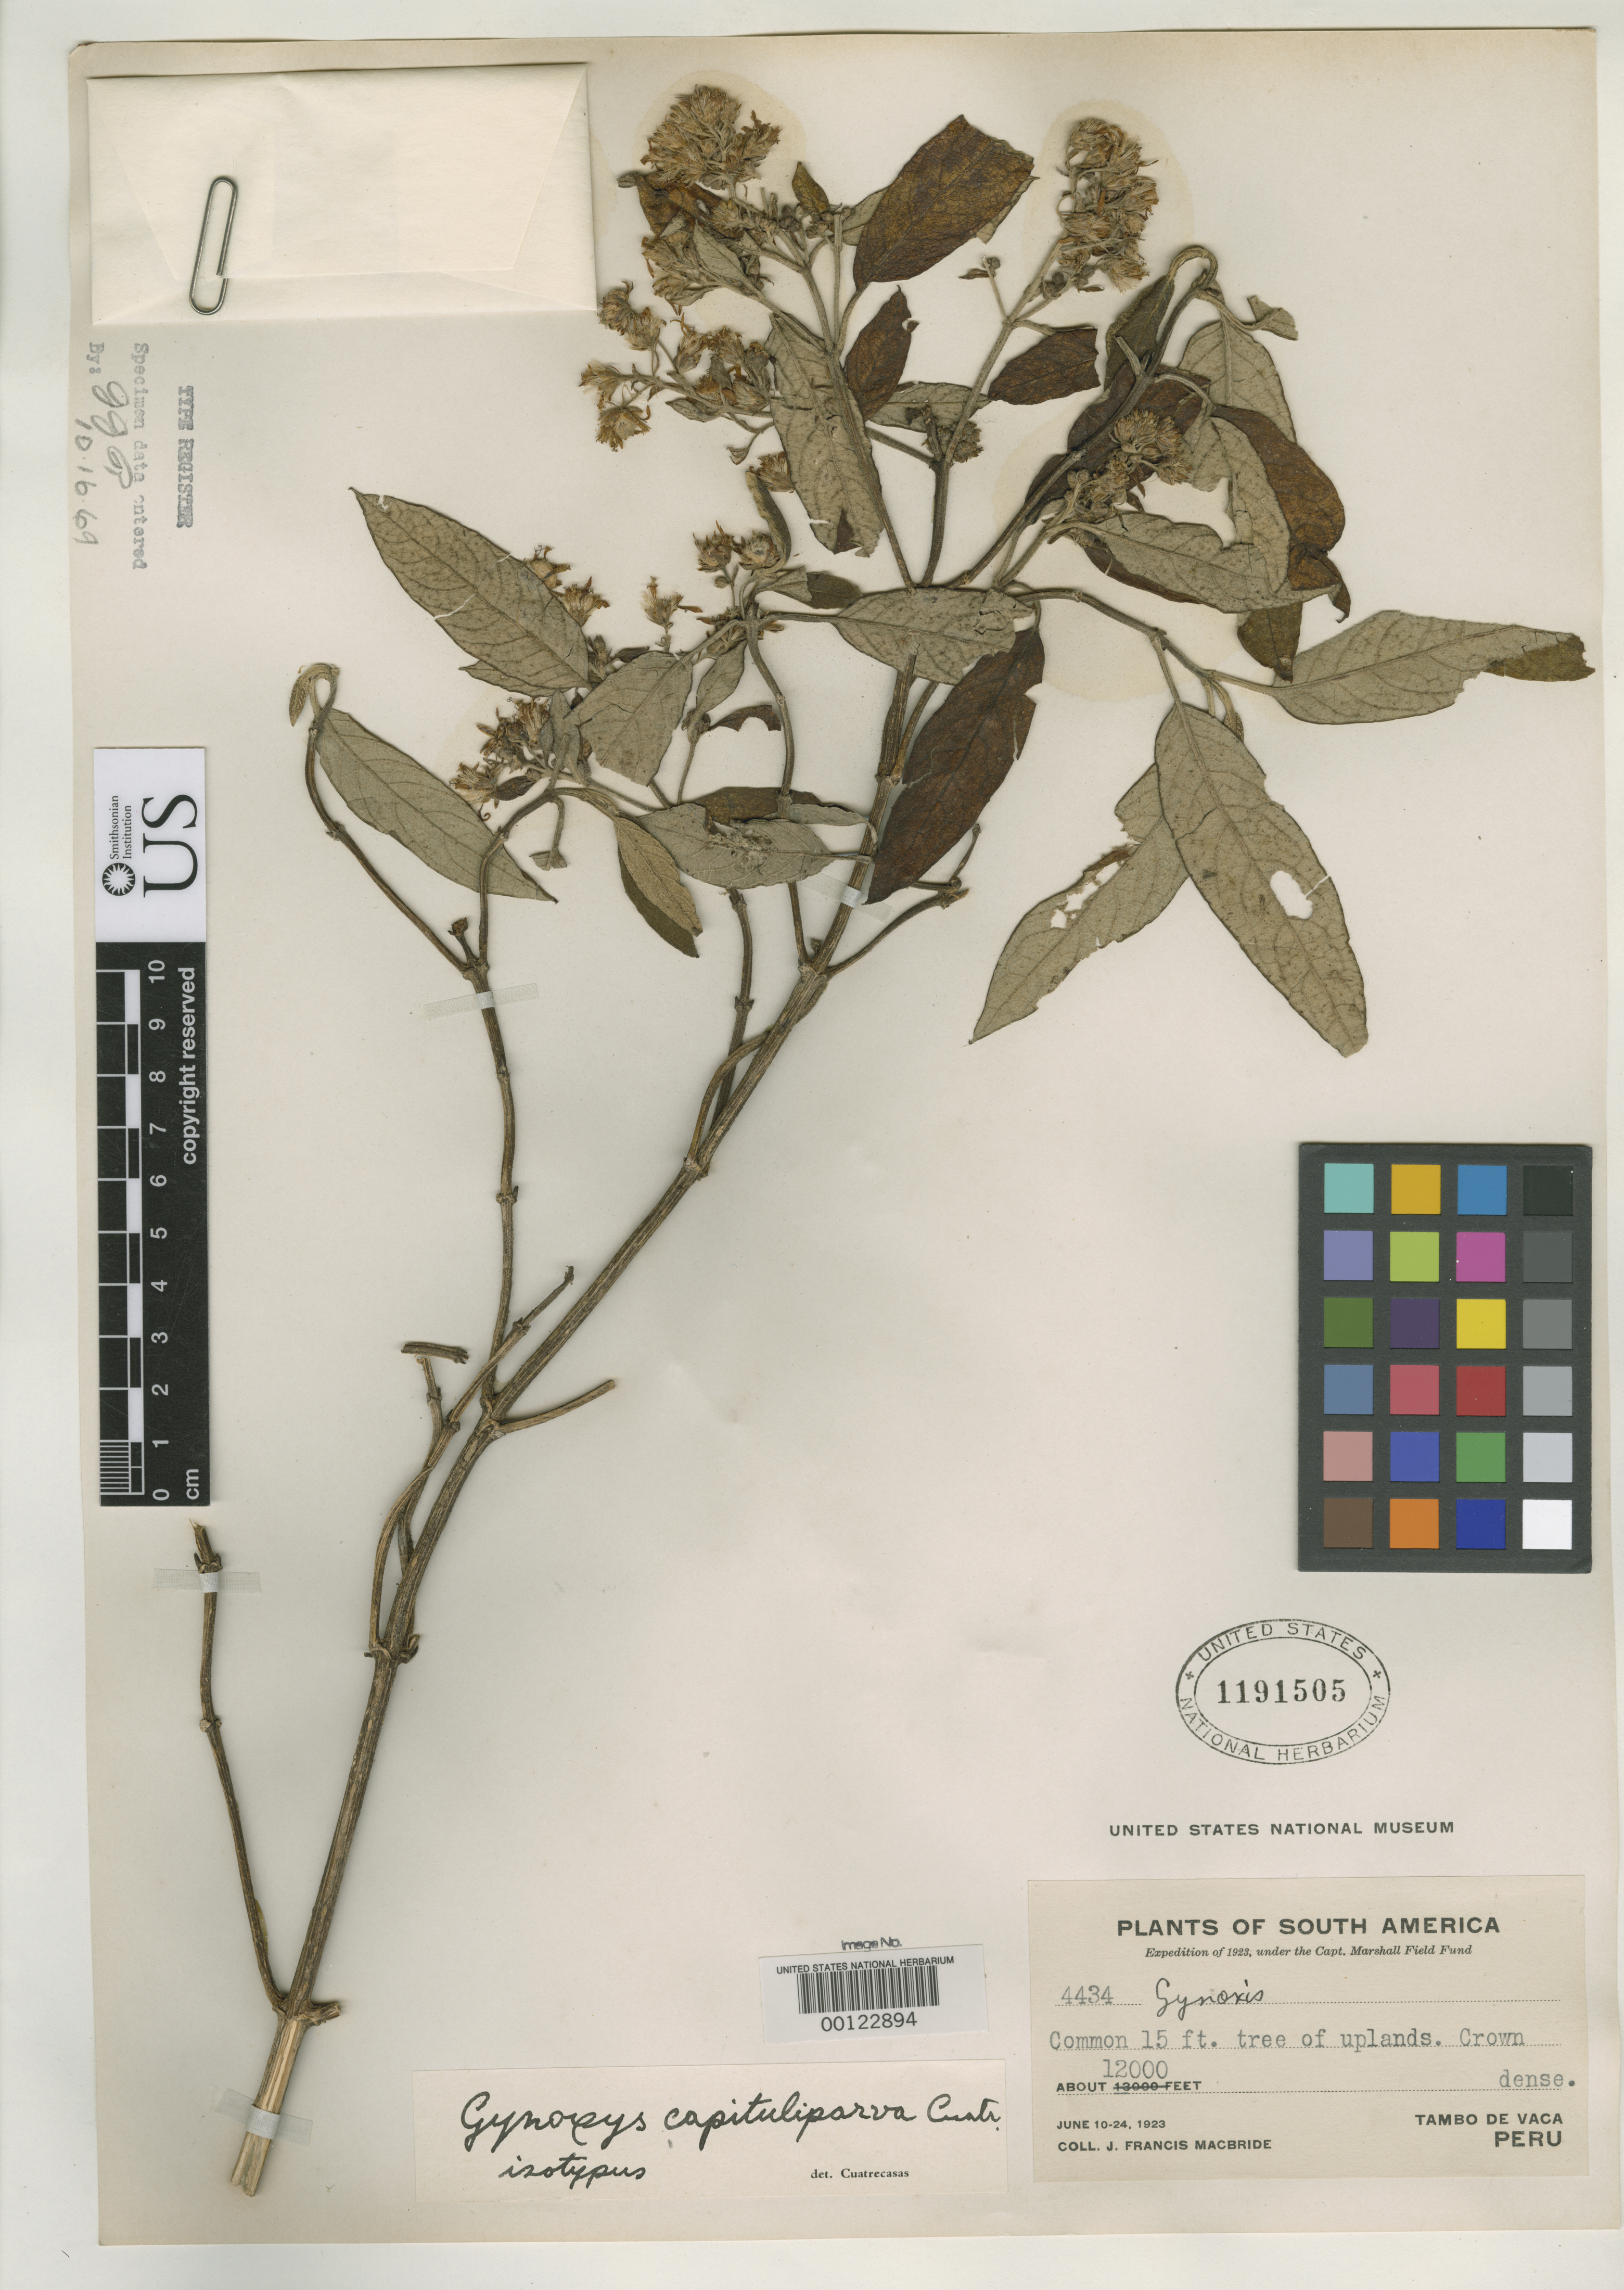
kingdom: Plantae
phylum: Tracheophyta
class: Magnoliopsida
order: Asterales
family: Asteraceae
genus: Gynoxys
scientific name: Gynoxys capituliparva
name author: Cuatrec.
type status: Isotype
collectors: J. F. Macbride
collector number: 4434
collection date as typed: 10 Jun 1923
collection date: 1923-06-10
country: Peru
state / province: Huánuco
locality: Tambo de Vaca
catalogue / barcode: US 1191505